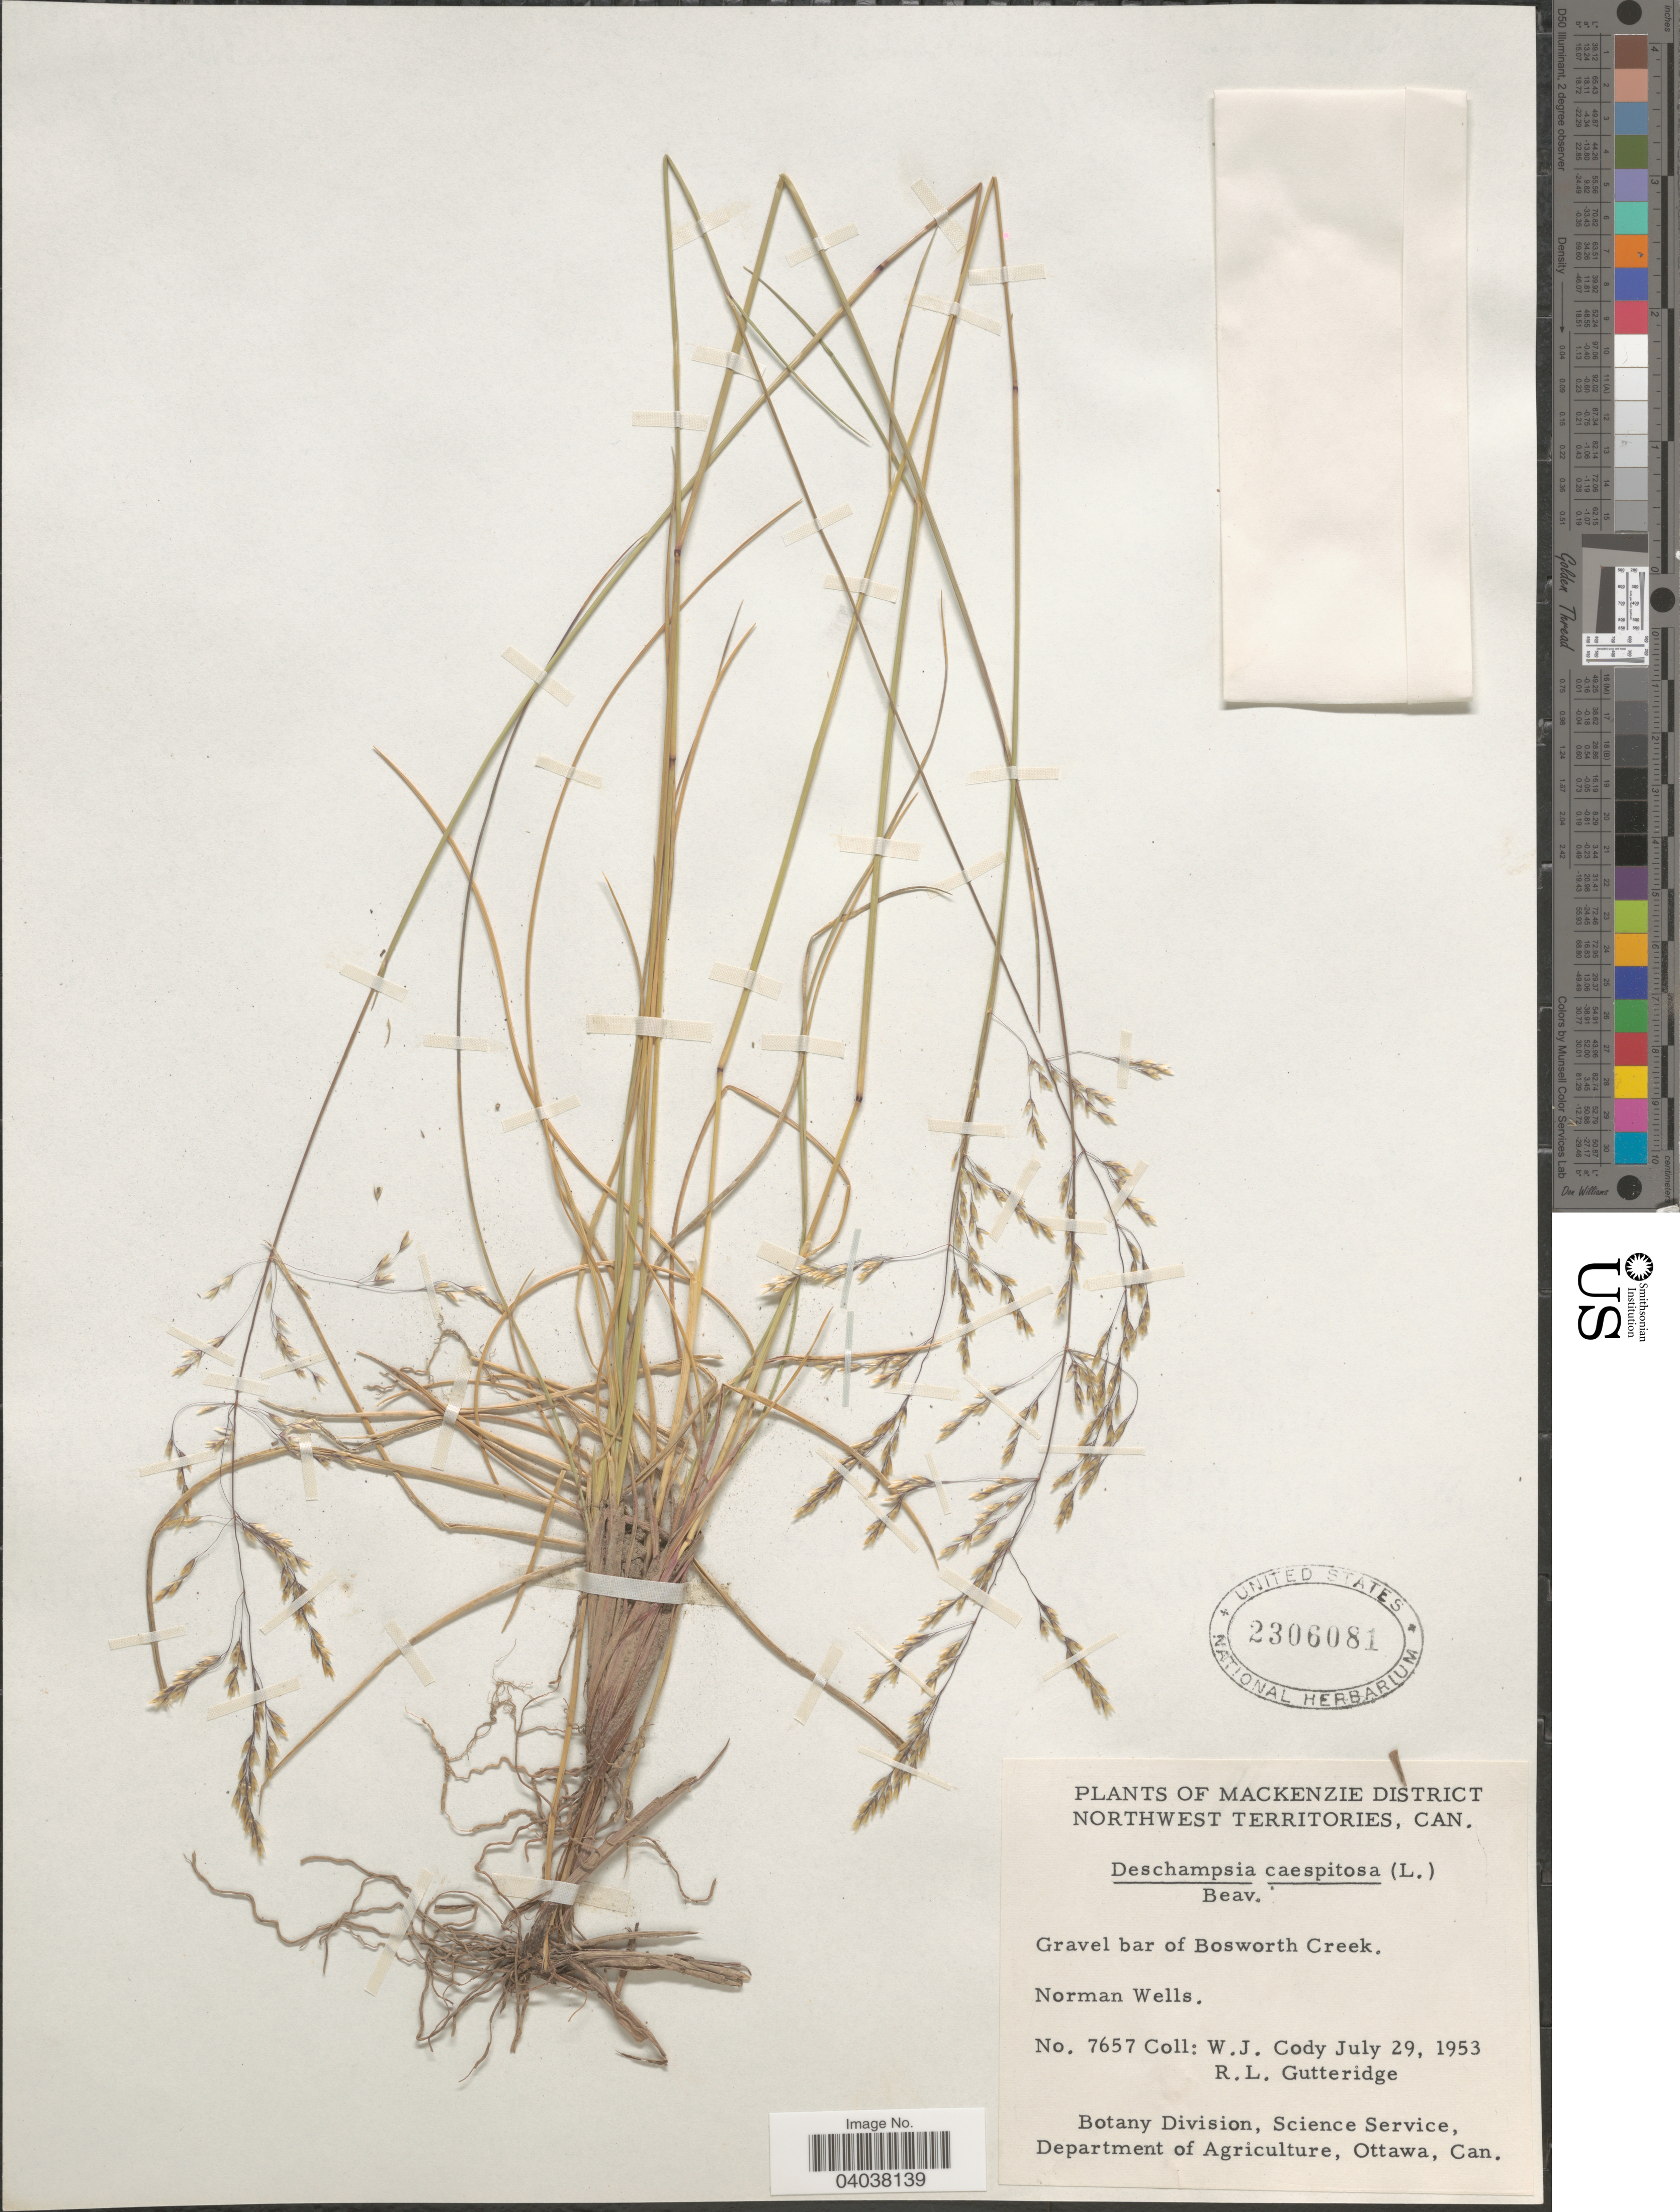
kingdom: Plantae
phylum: Tracheophyta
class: Liliopsida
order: Poales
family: Poaceae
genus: Deschampsia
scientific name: Deschampsia cespitosa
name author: (L.) P. Beauv.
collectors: W. Cody & R. Gutteridge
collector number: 7657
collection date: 1953-07-29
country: Canada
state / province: Northwest Territories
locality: Mackenzie District. Gravel bar of Bosworth Creek. Norman Wells.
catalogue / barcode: US 2306081